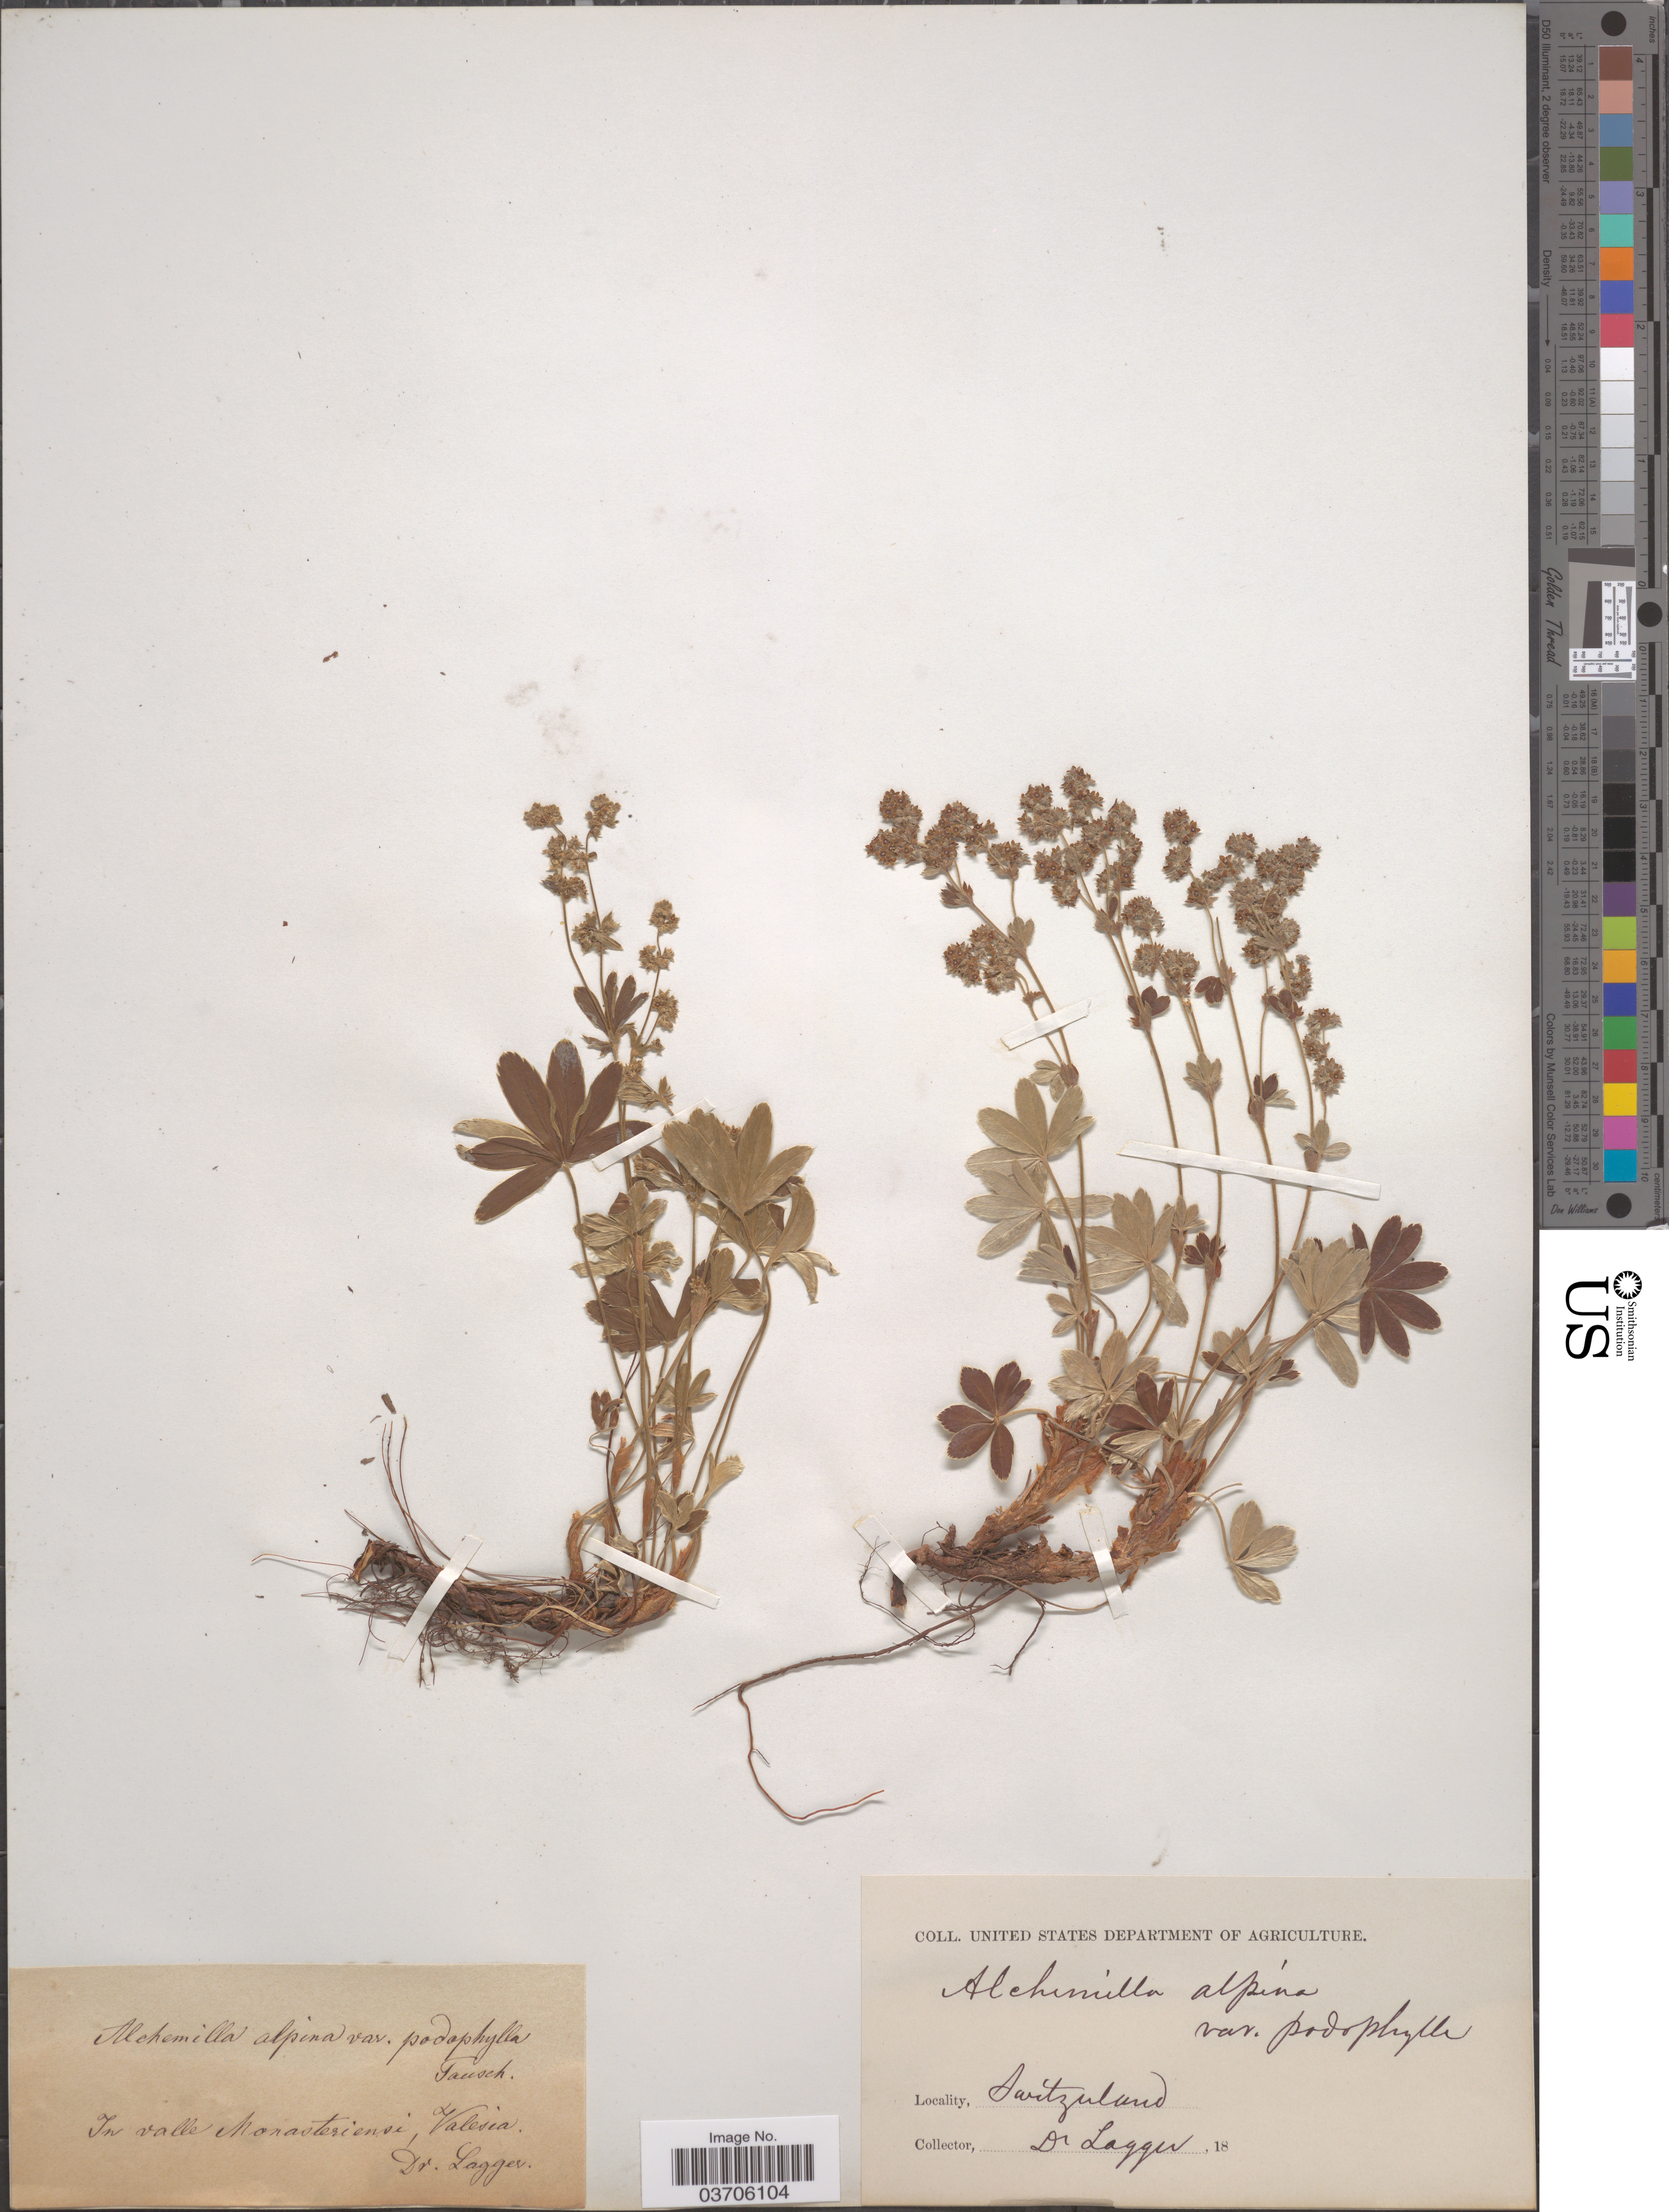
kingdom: Plantae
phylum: Tracheophyta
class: Magnoliopsida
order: Rosales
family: Rosaceae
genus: Alchemilla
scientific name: Alchemilla alpina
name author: L.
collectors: F. J. Lagger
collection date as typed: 18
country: Switzerland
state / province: Valais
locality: In valle Monasteriensi, Valesia.